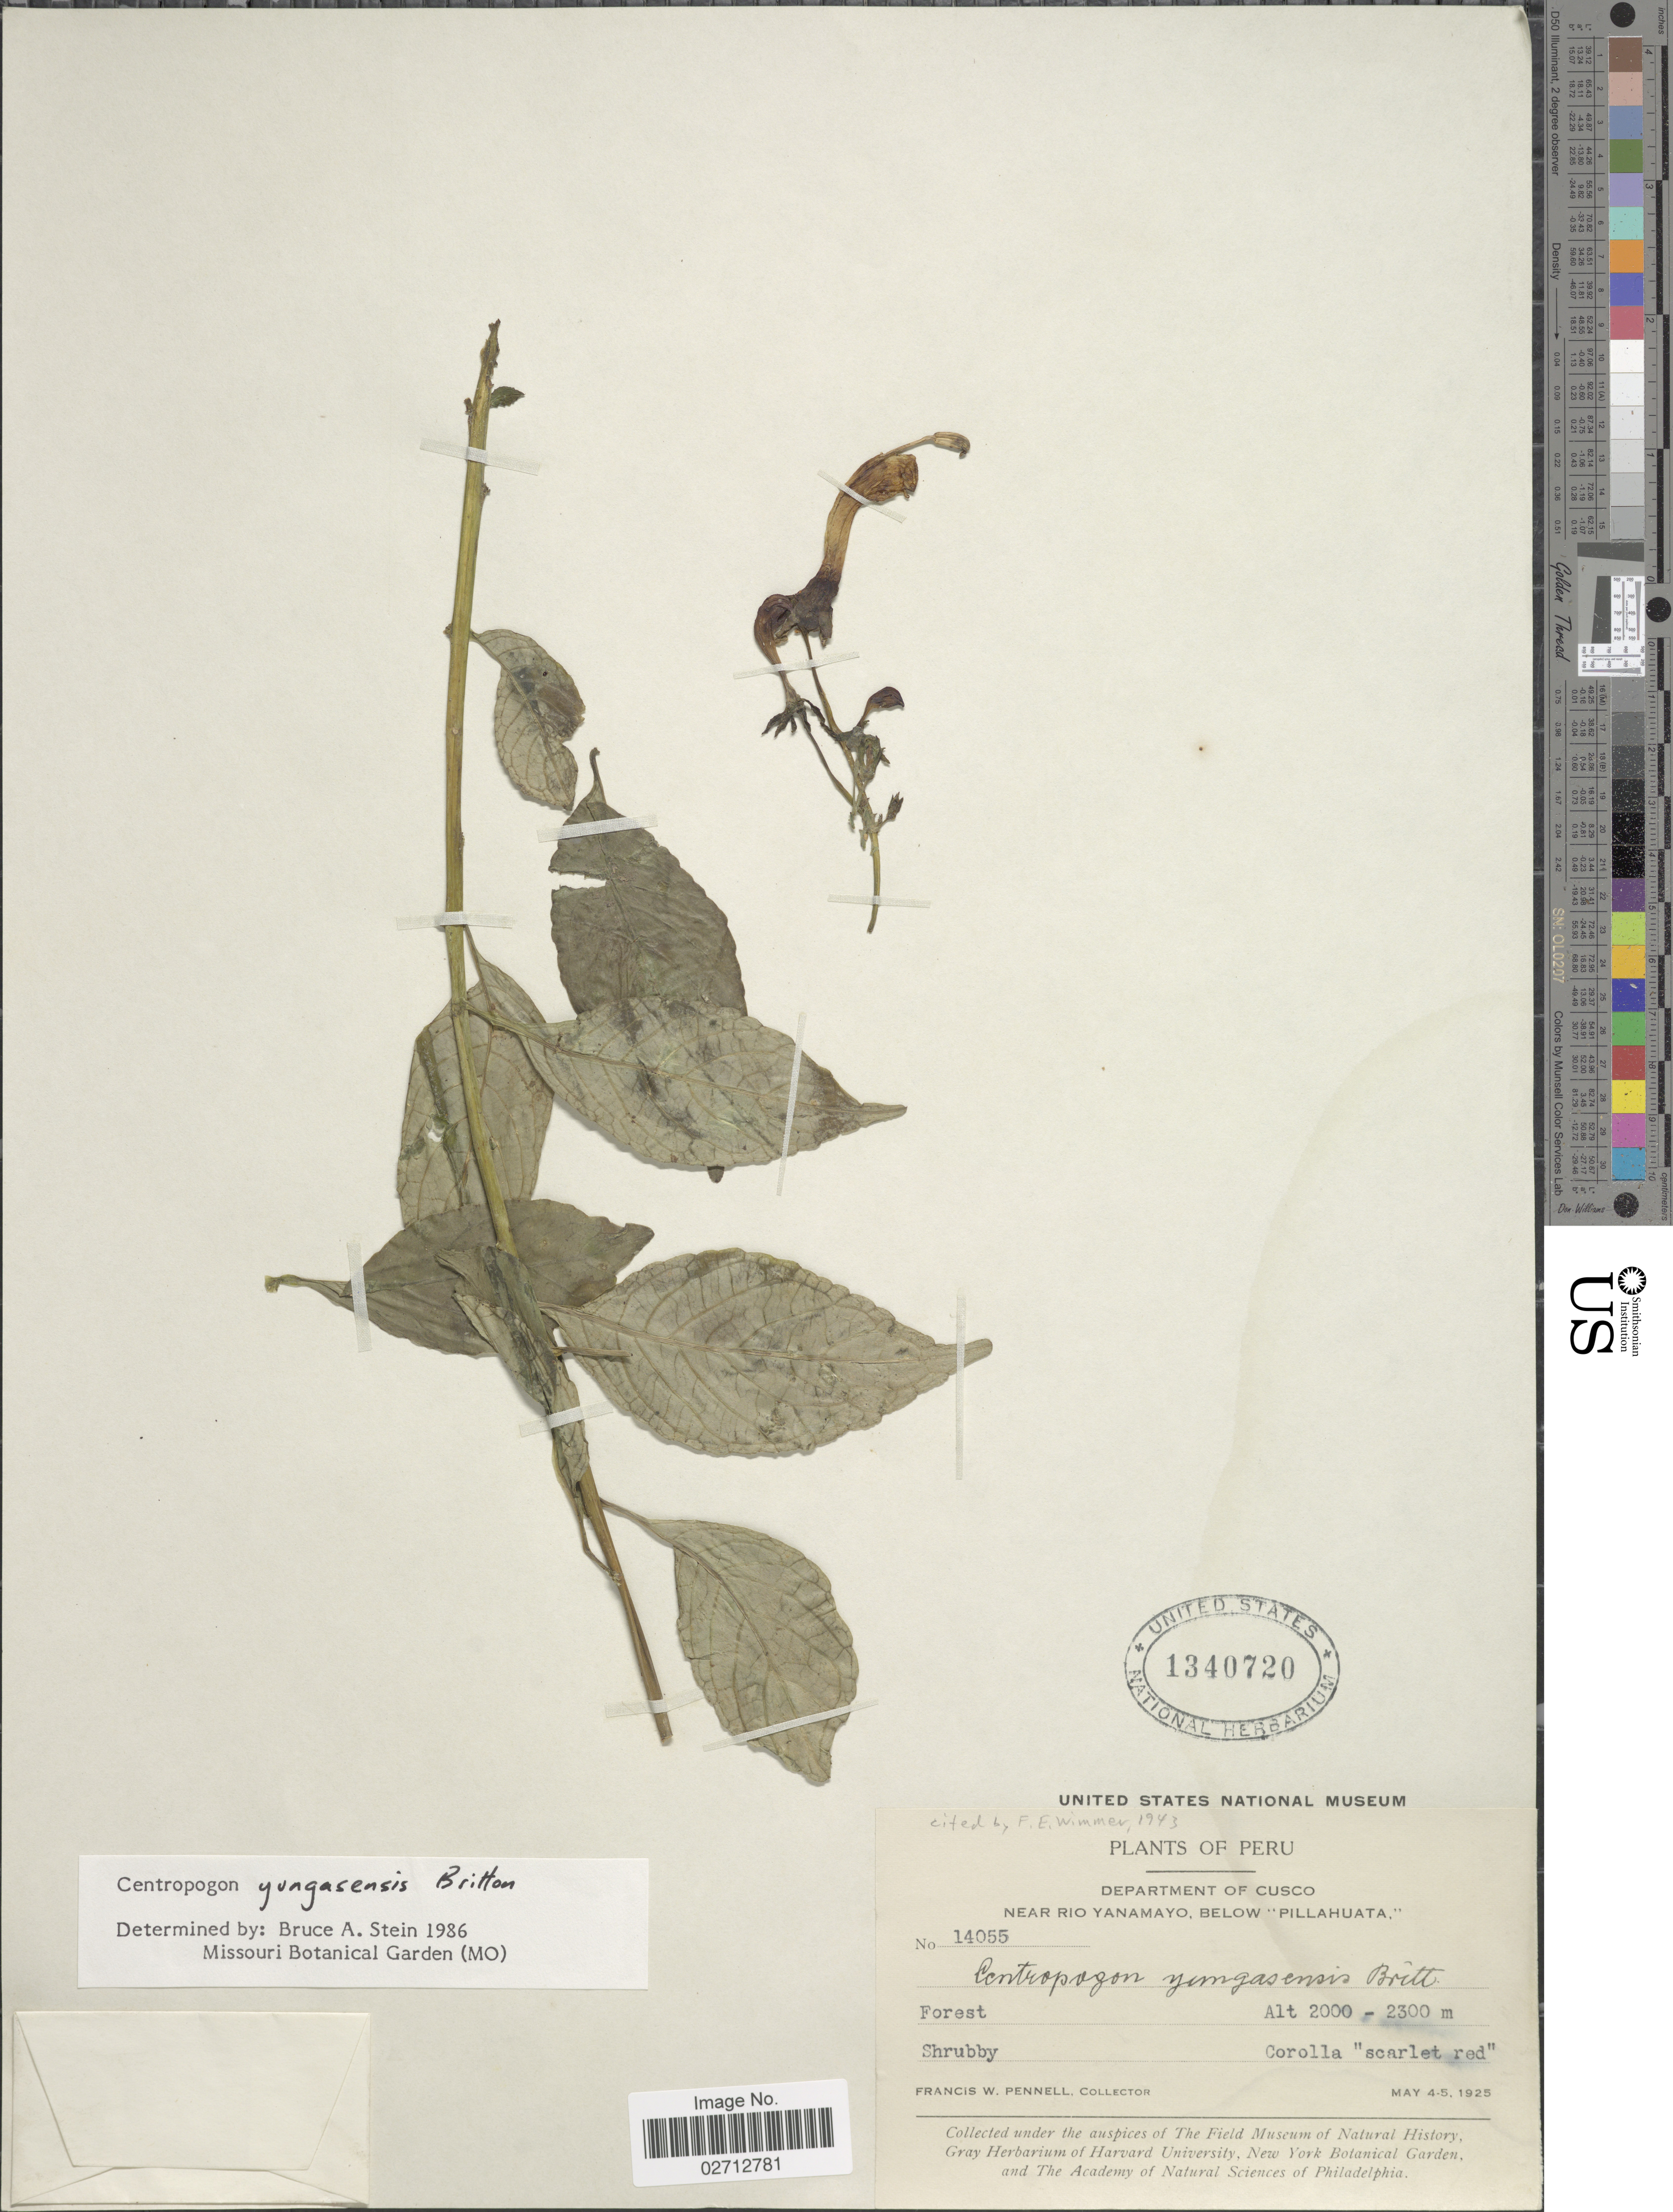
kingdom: Plantae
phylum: Tracheophyta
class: Magnoliopsida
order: Asterales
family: Campanulaceae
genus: Centropogon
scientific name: Centropogon yungasensis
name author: Britton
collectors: F. W. Pennell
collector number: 14055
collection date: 1925-05-04/1925-05-05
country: Peru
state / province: Cusco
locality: Near Rio Yanamayo, below "Pillahuata"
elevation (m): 2000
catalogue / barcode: US 1340720